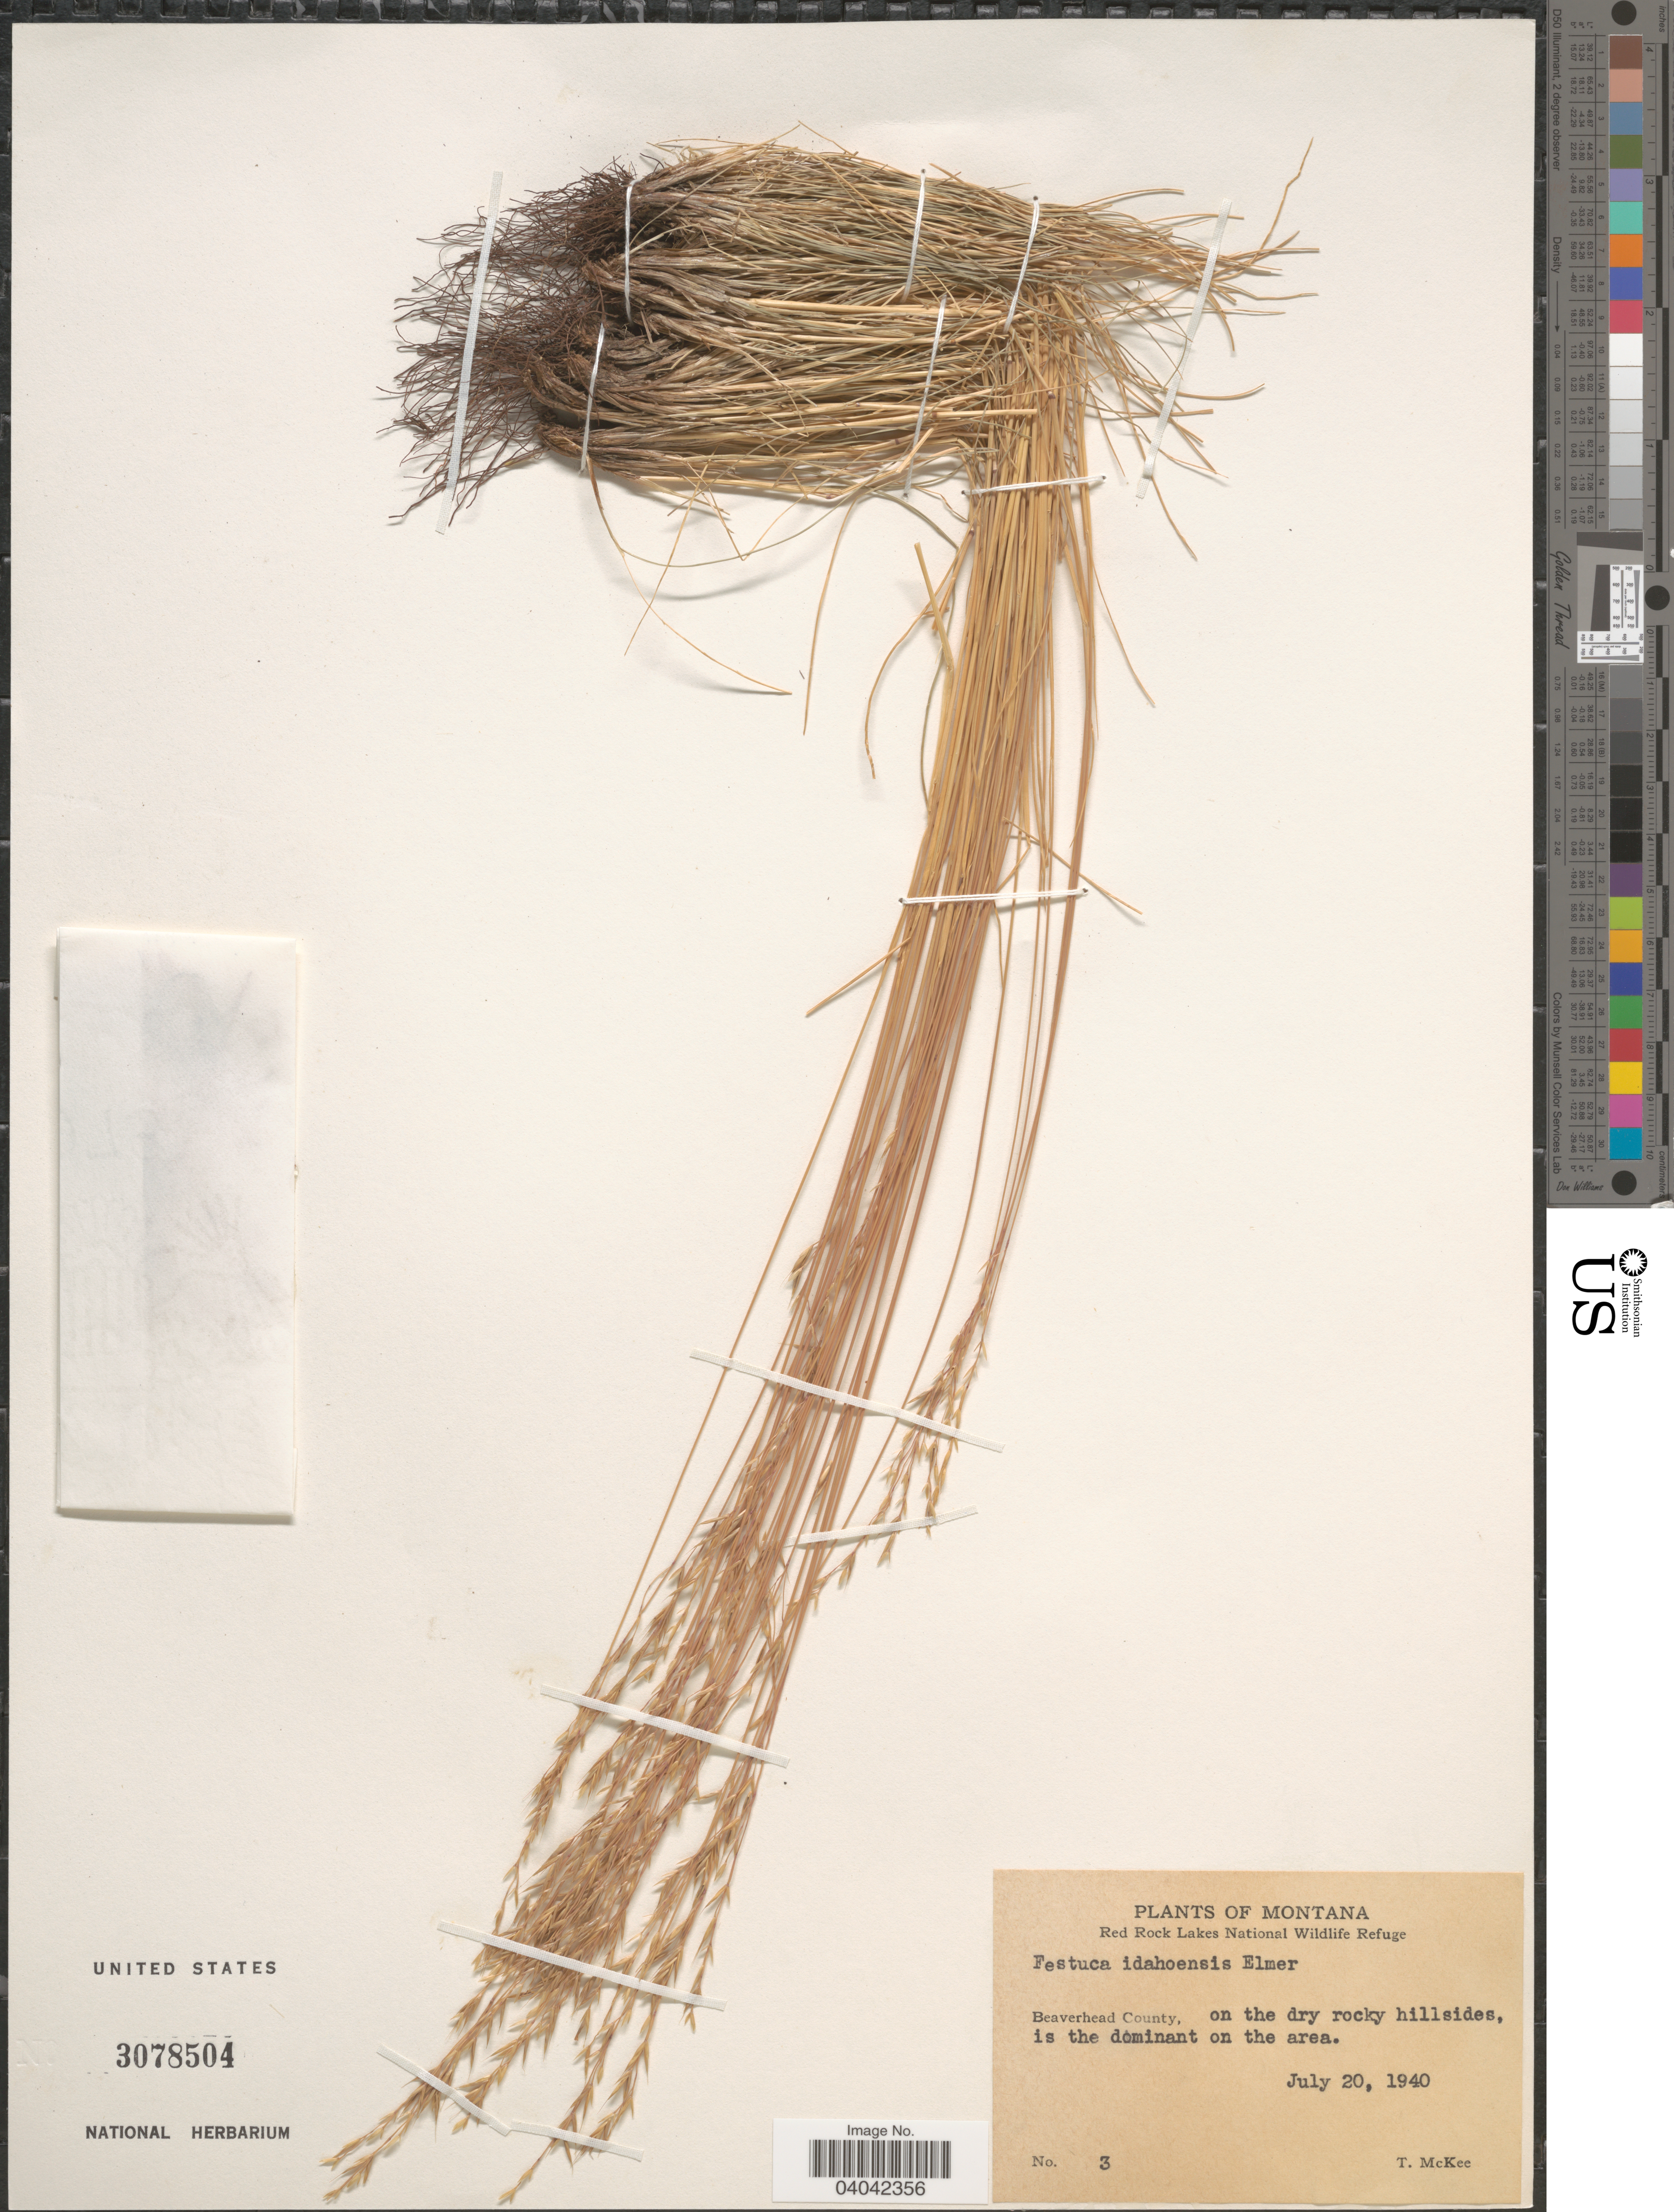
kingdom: Plantae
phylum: Tracheophyta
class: Liliopsida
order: Poales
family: Poaceae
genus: Festuca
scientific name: Festuca idahoensis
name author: Elmer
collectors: T. McKee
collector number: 3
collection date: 1940-07-20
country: United States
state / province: Montana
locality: Red Rock Lakes National Wildlife Refuge. Beaverhead County.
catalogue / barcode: US 3078504